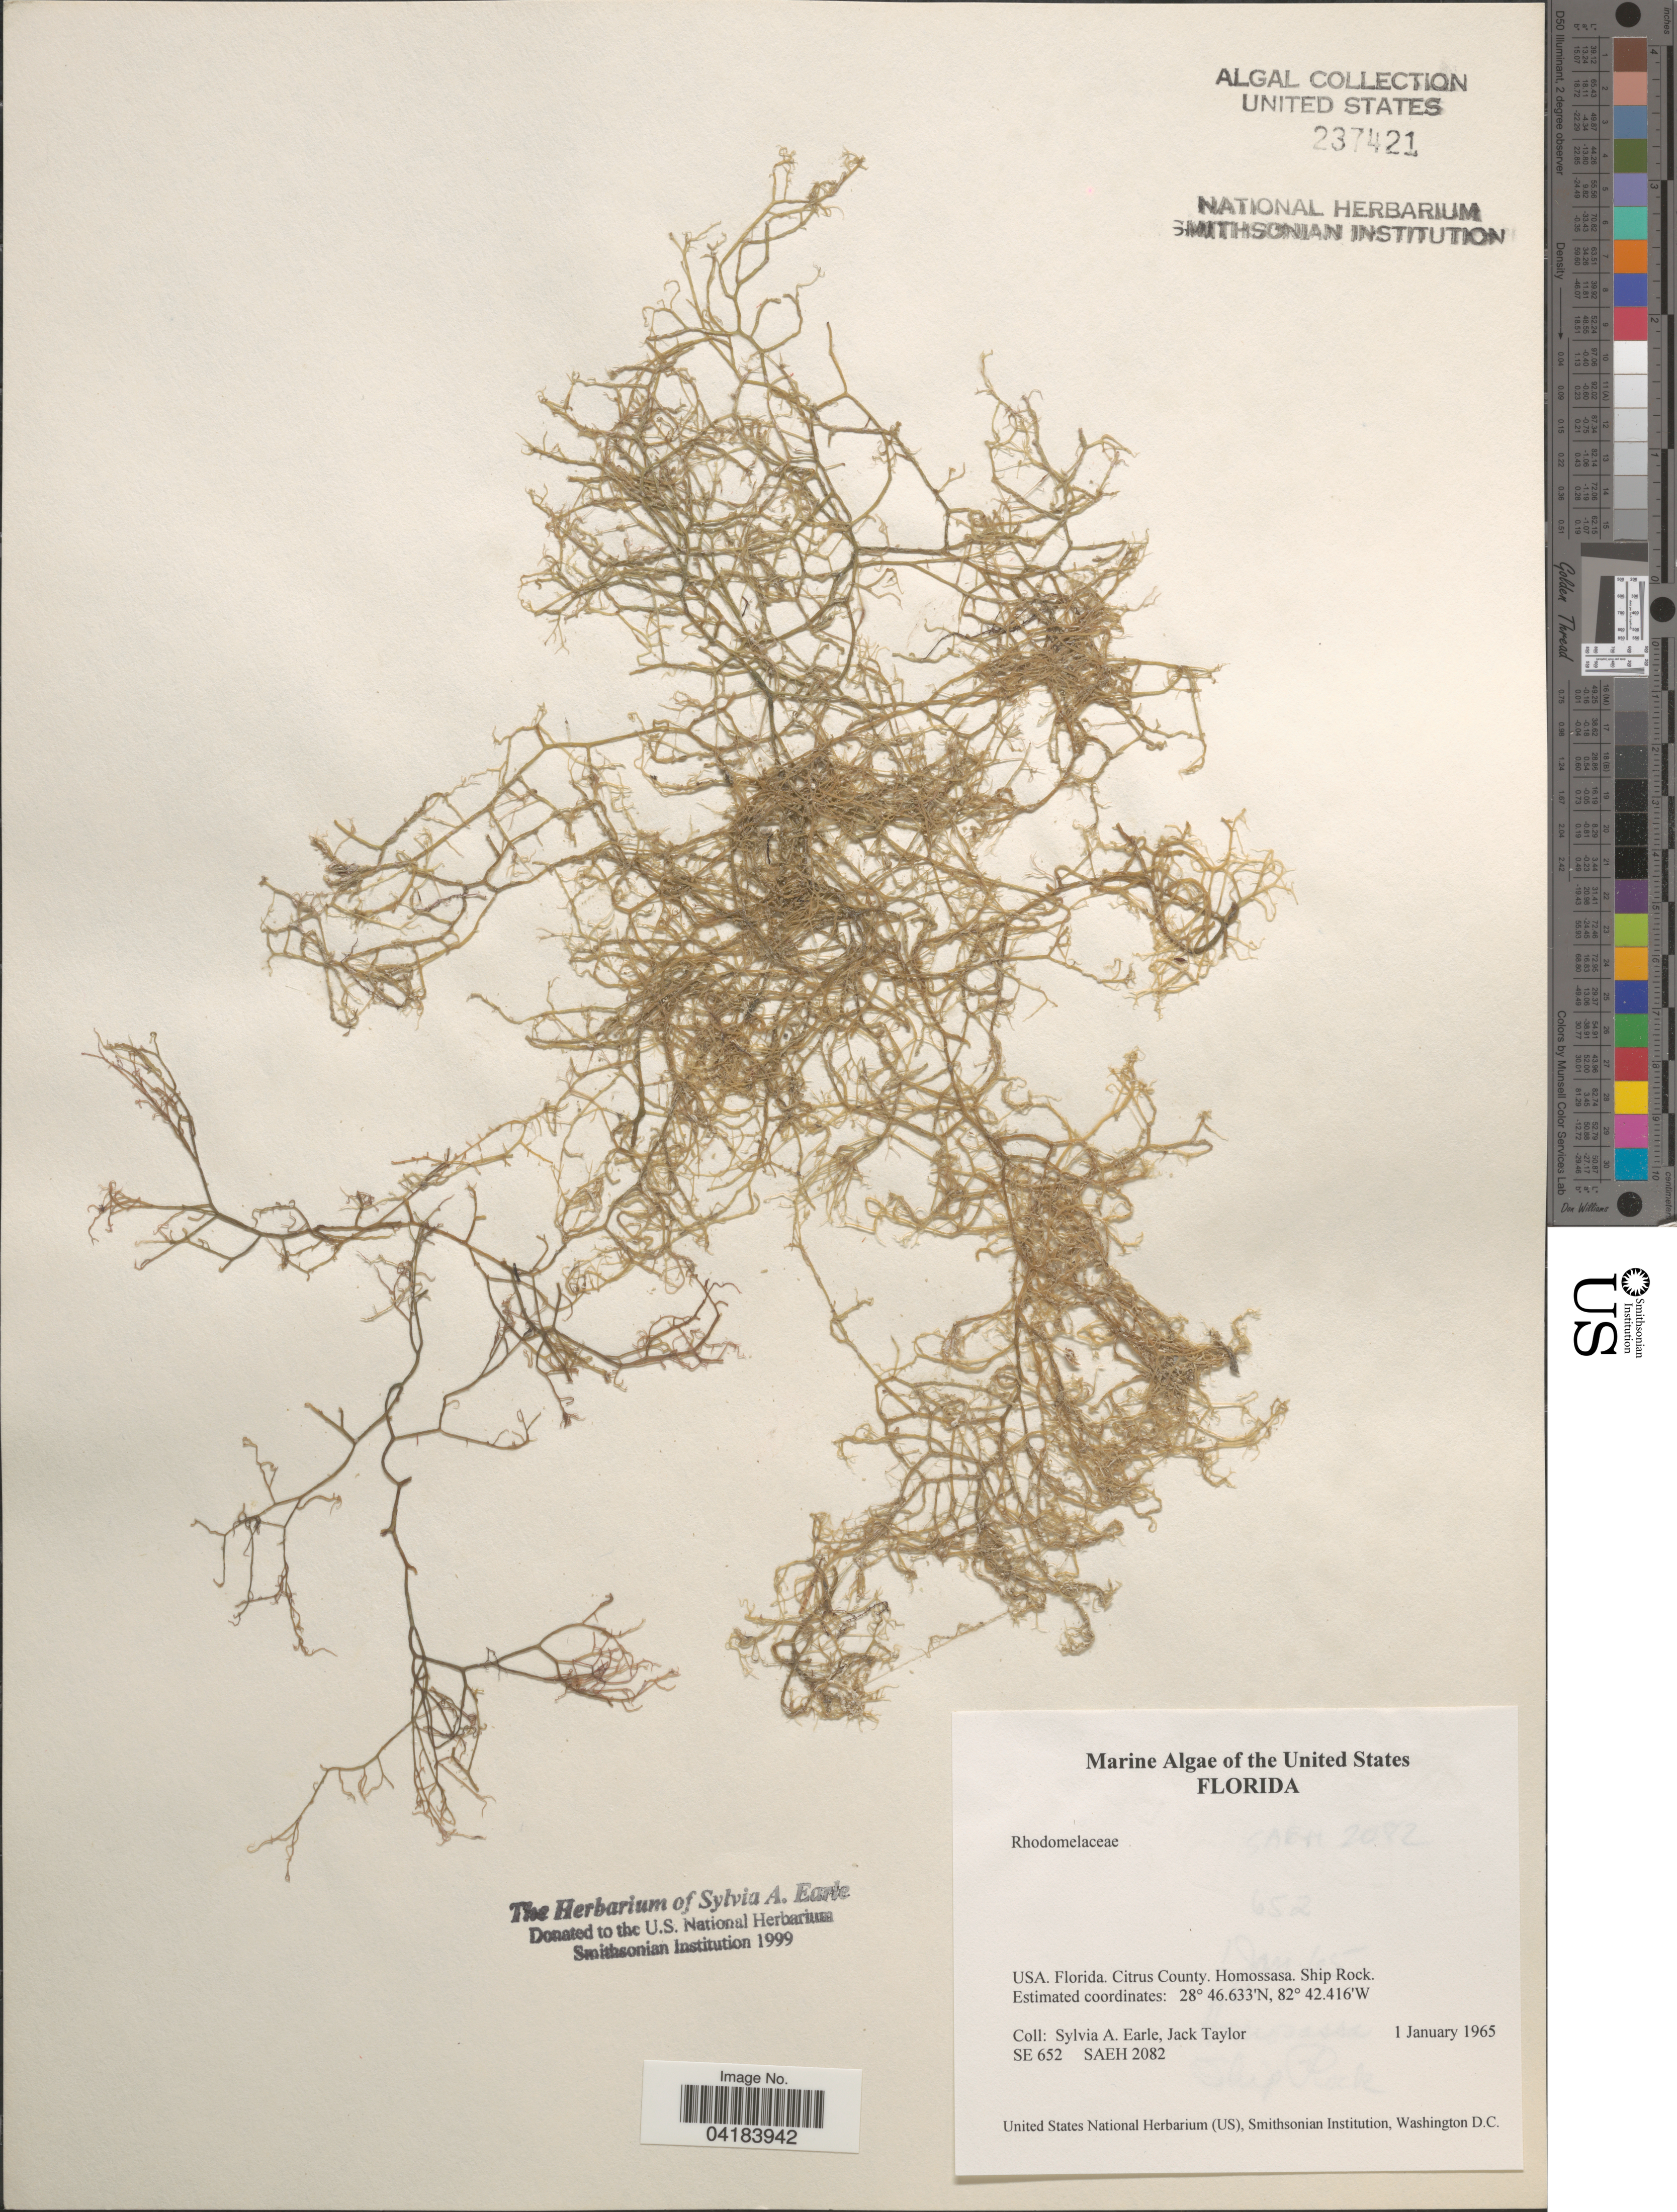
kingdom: Plantae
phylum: Rhodophyta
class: Florideophyceae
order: Ceramiales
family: Rhodomelaceae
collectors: S. A. Earle & J. Taylor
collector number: SE652/SAEH2082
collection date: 1965-01-01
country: United States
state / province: Florida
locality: Citrus County. Homossasa. Ship Rock.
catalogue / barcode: US 237421